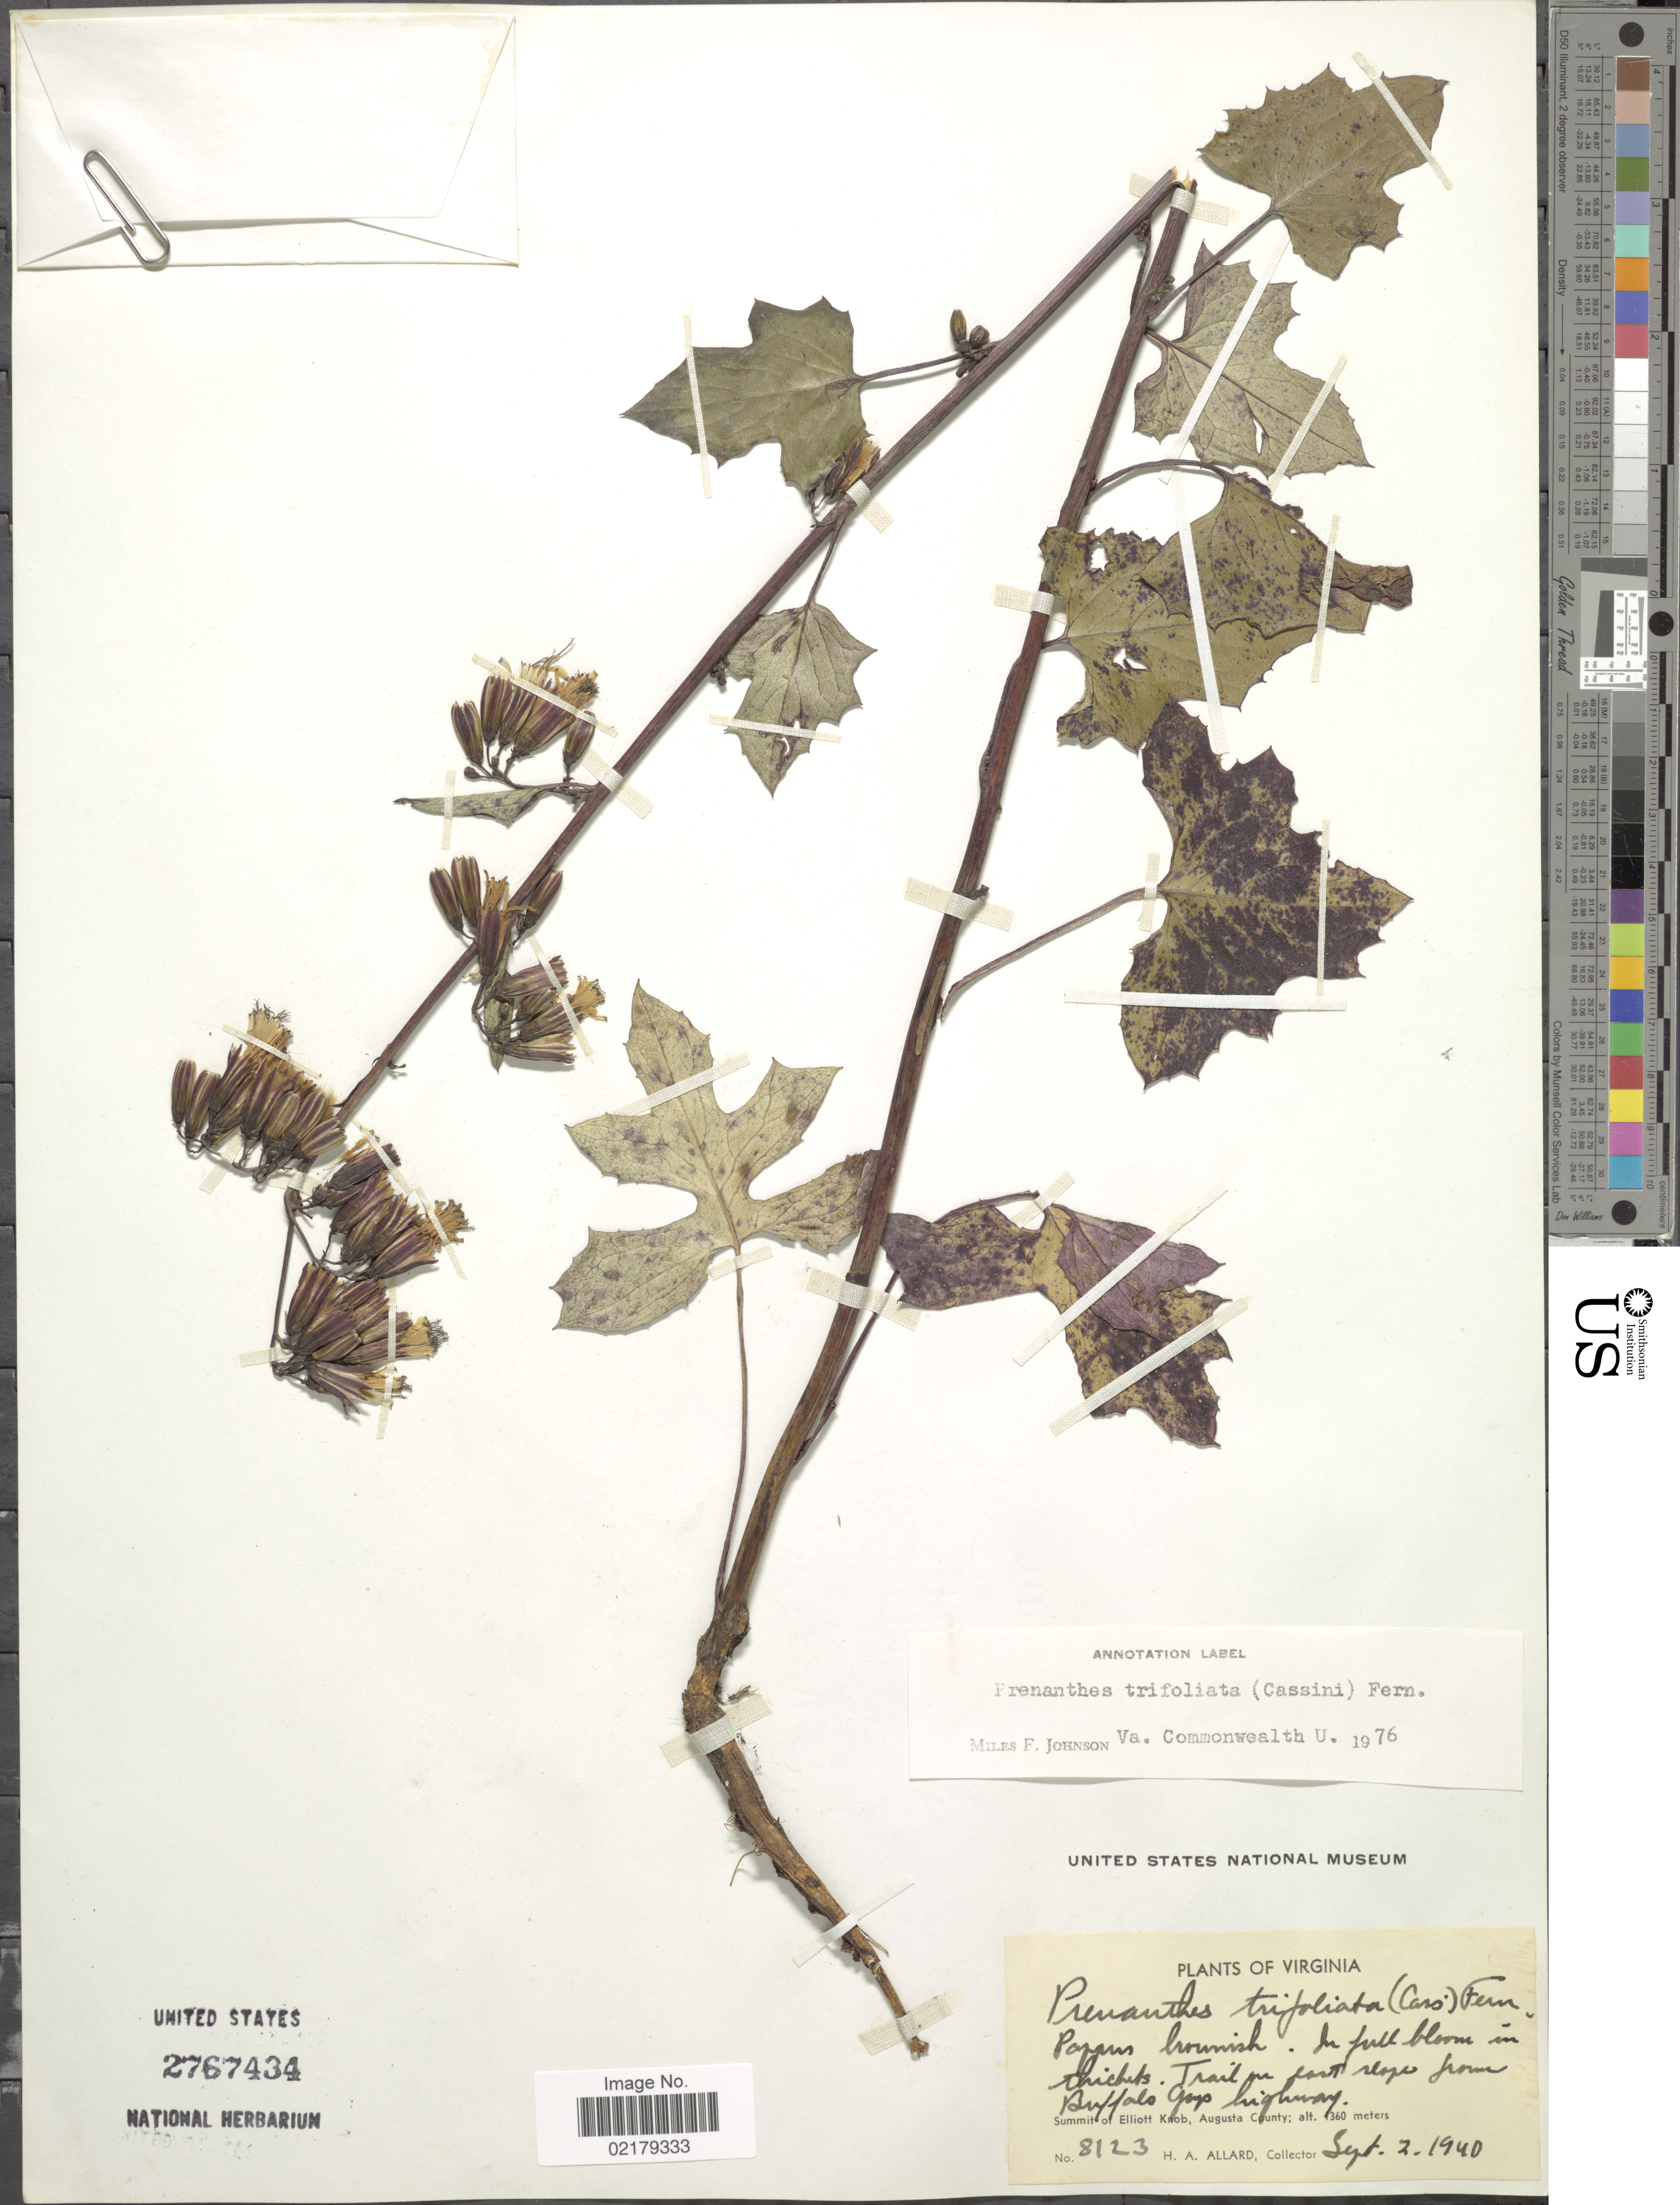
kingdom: Plantae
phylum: Tracheophyta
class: Magnoliopsida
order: Asterales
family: Asteraceae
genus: Nabalus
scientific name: Nabalus trifoliolatus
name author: Cass.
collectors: H. A. Allard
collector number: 8123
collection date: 1940-09-02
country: United States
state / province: Virginia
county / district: Augusta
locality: In full bloom in thickets. Trail on east slope from Buffalo Gap highway, summit of Elliott Knob, Augusta County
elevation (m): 1360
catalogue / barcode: US 2767434